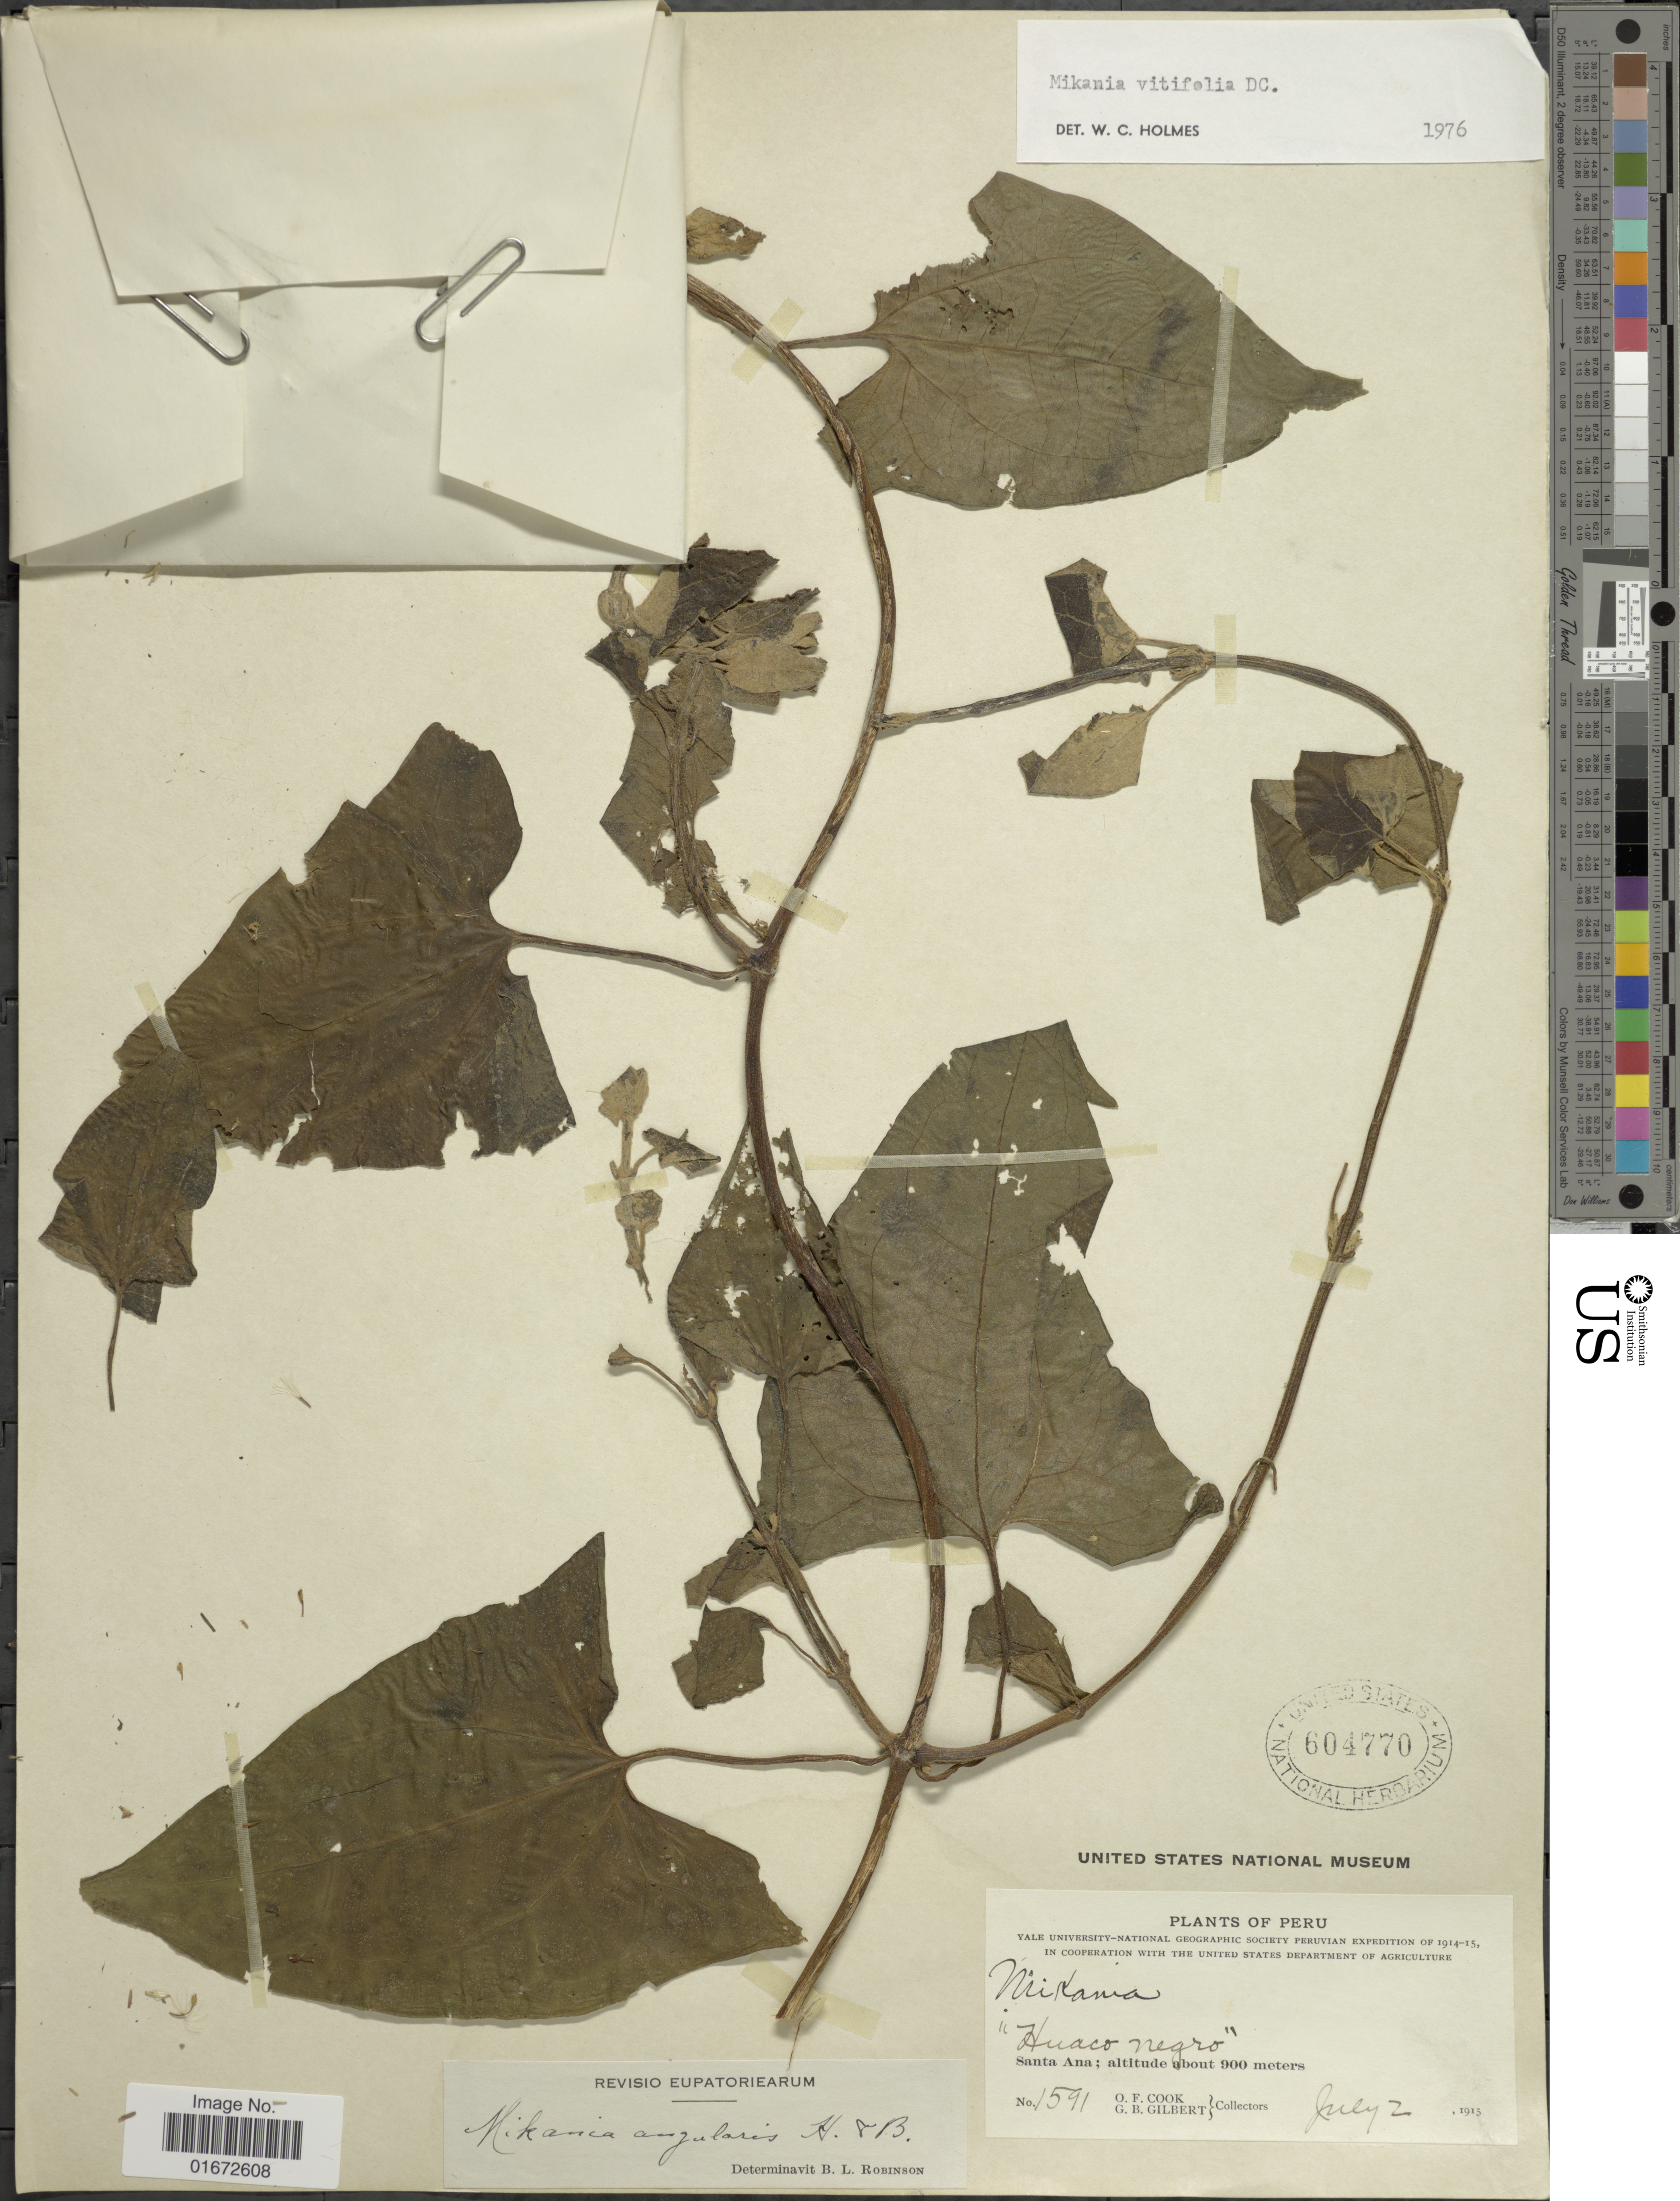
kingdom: Plantae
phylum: Tracheophyta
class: Magnoliopsida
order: Asterales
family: Asteraceae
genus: Mikania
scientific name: Mikania vitifolia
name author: DC.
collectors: O. F. Cook & G. B. Gilbert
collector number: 1591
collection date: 1915-07-02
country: Peru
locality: Santa Ana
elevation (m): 900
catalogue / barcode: US 604770